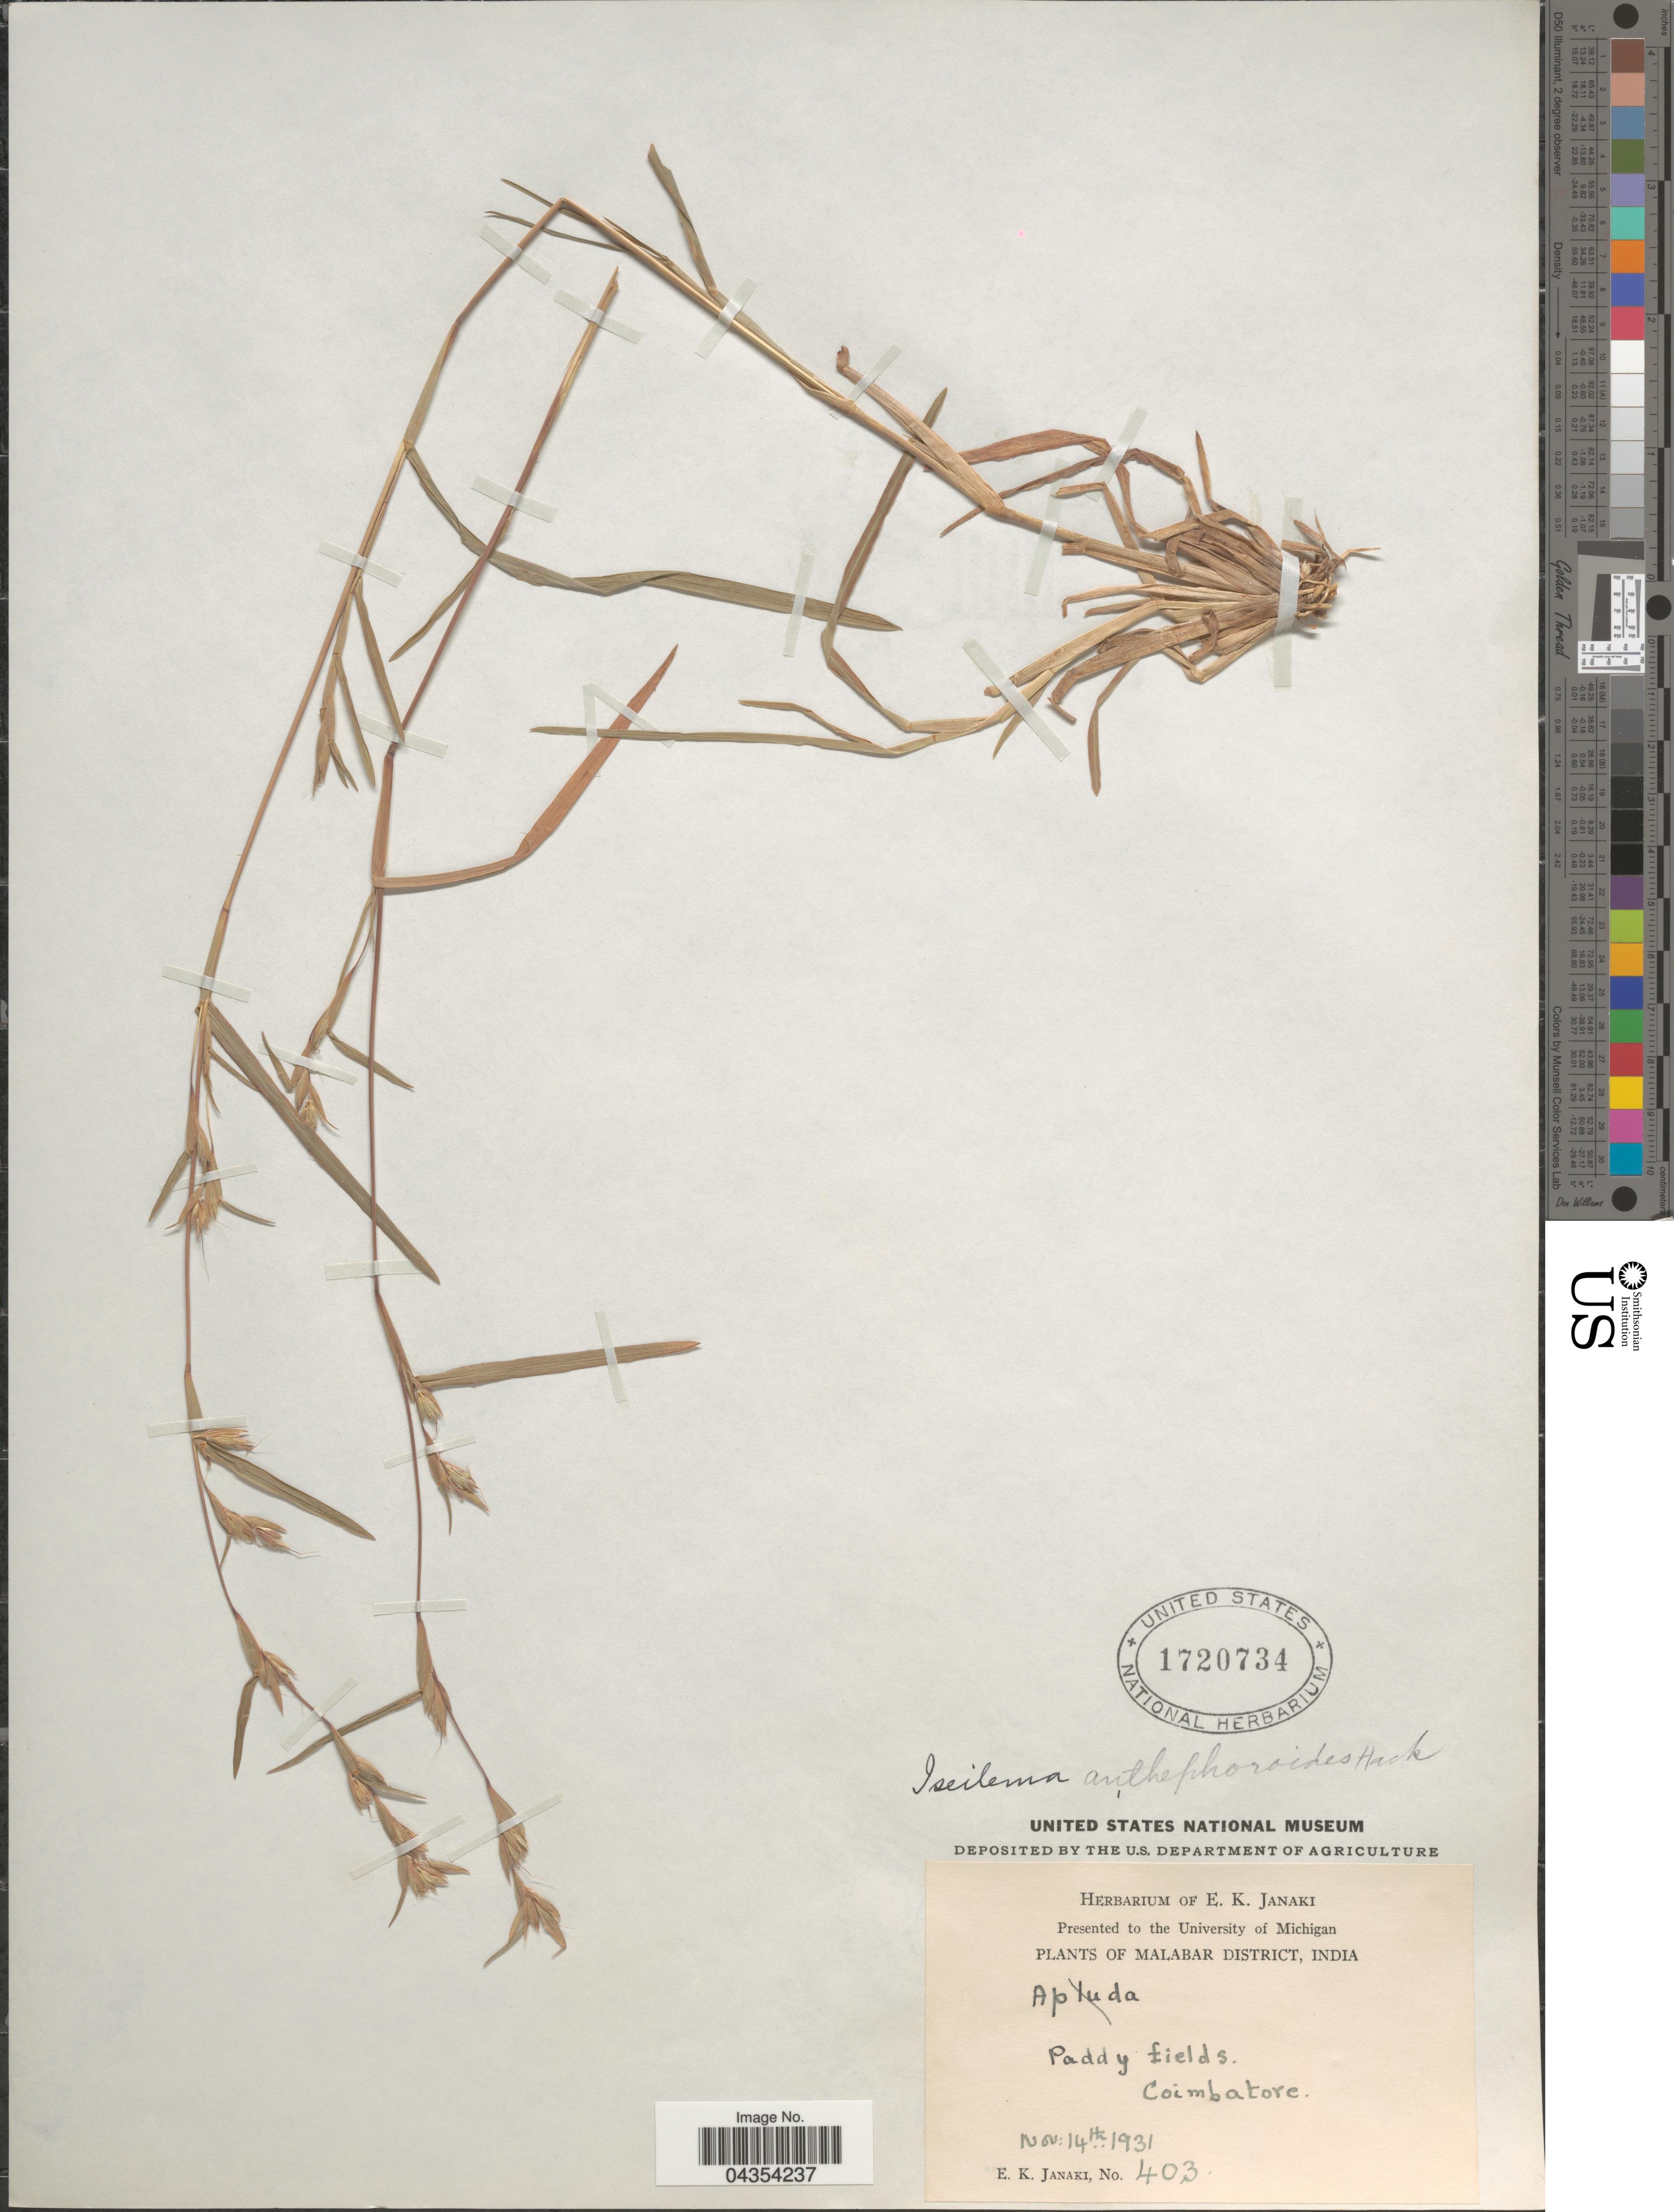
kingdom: Plantae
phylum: Tracheophyta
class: Liliopsida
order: Poales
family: Poaceae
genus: Iseilema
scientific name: Iseilema anthephoroides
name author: Hack.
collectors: E. Janaki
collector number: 403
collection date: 1931-11-14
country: India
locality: Malabar District.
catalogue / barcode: US 1720734